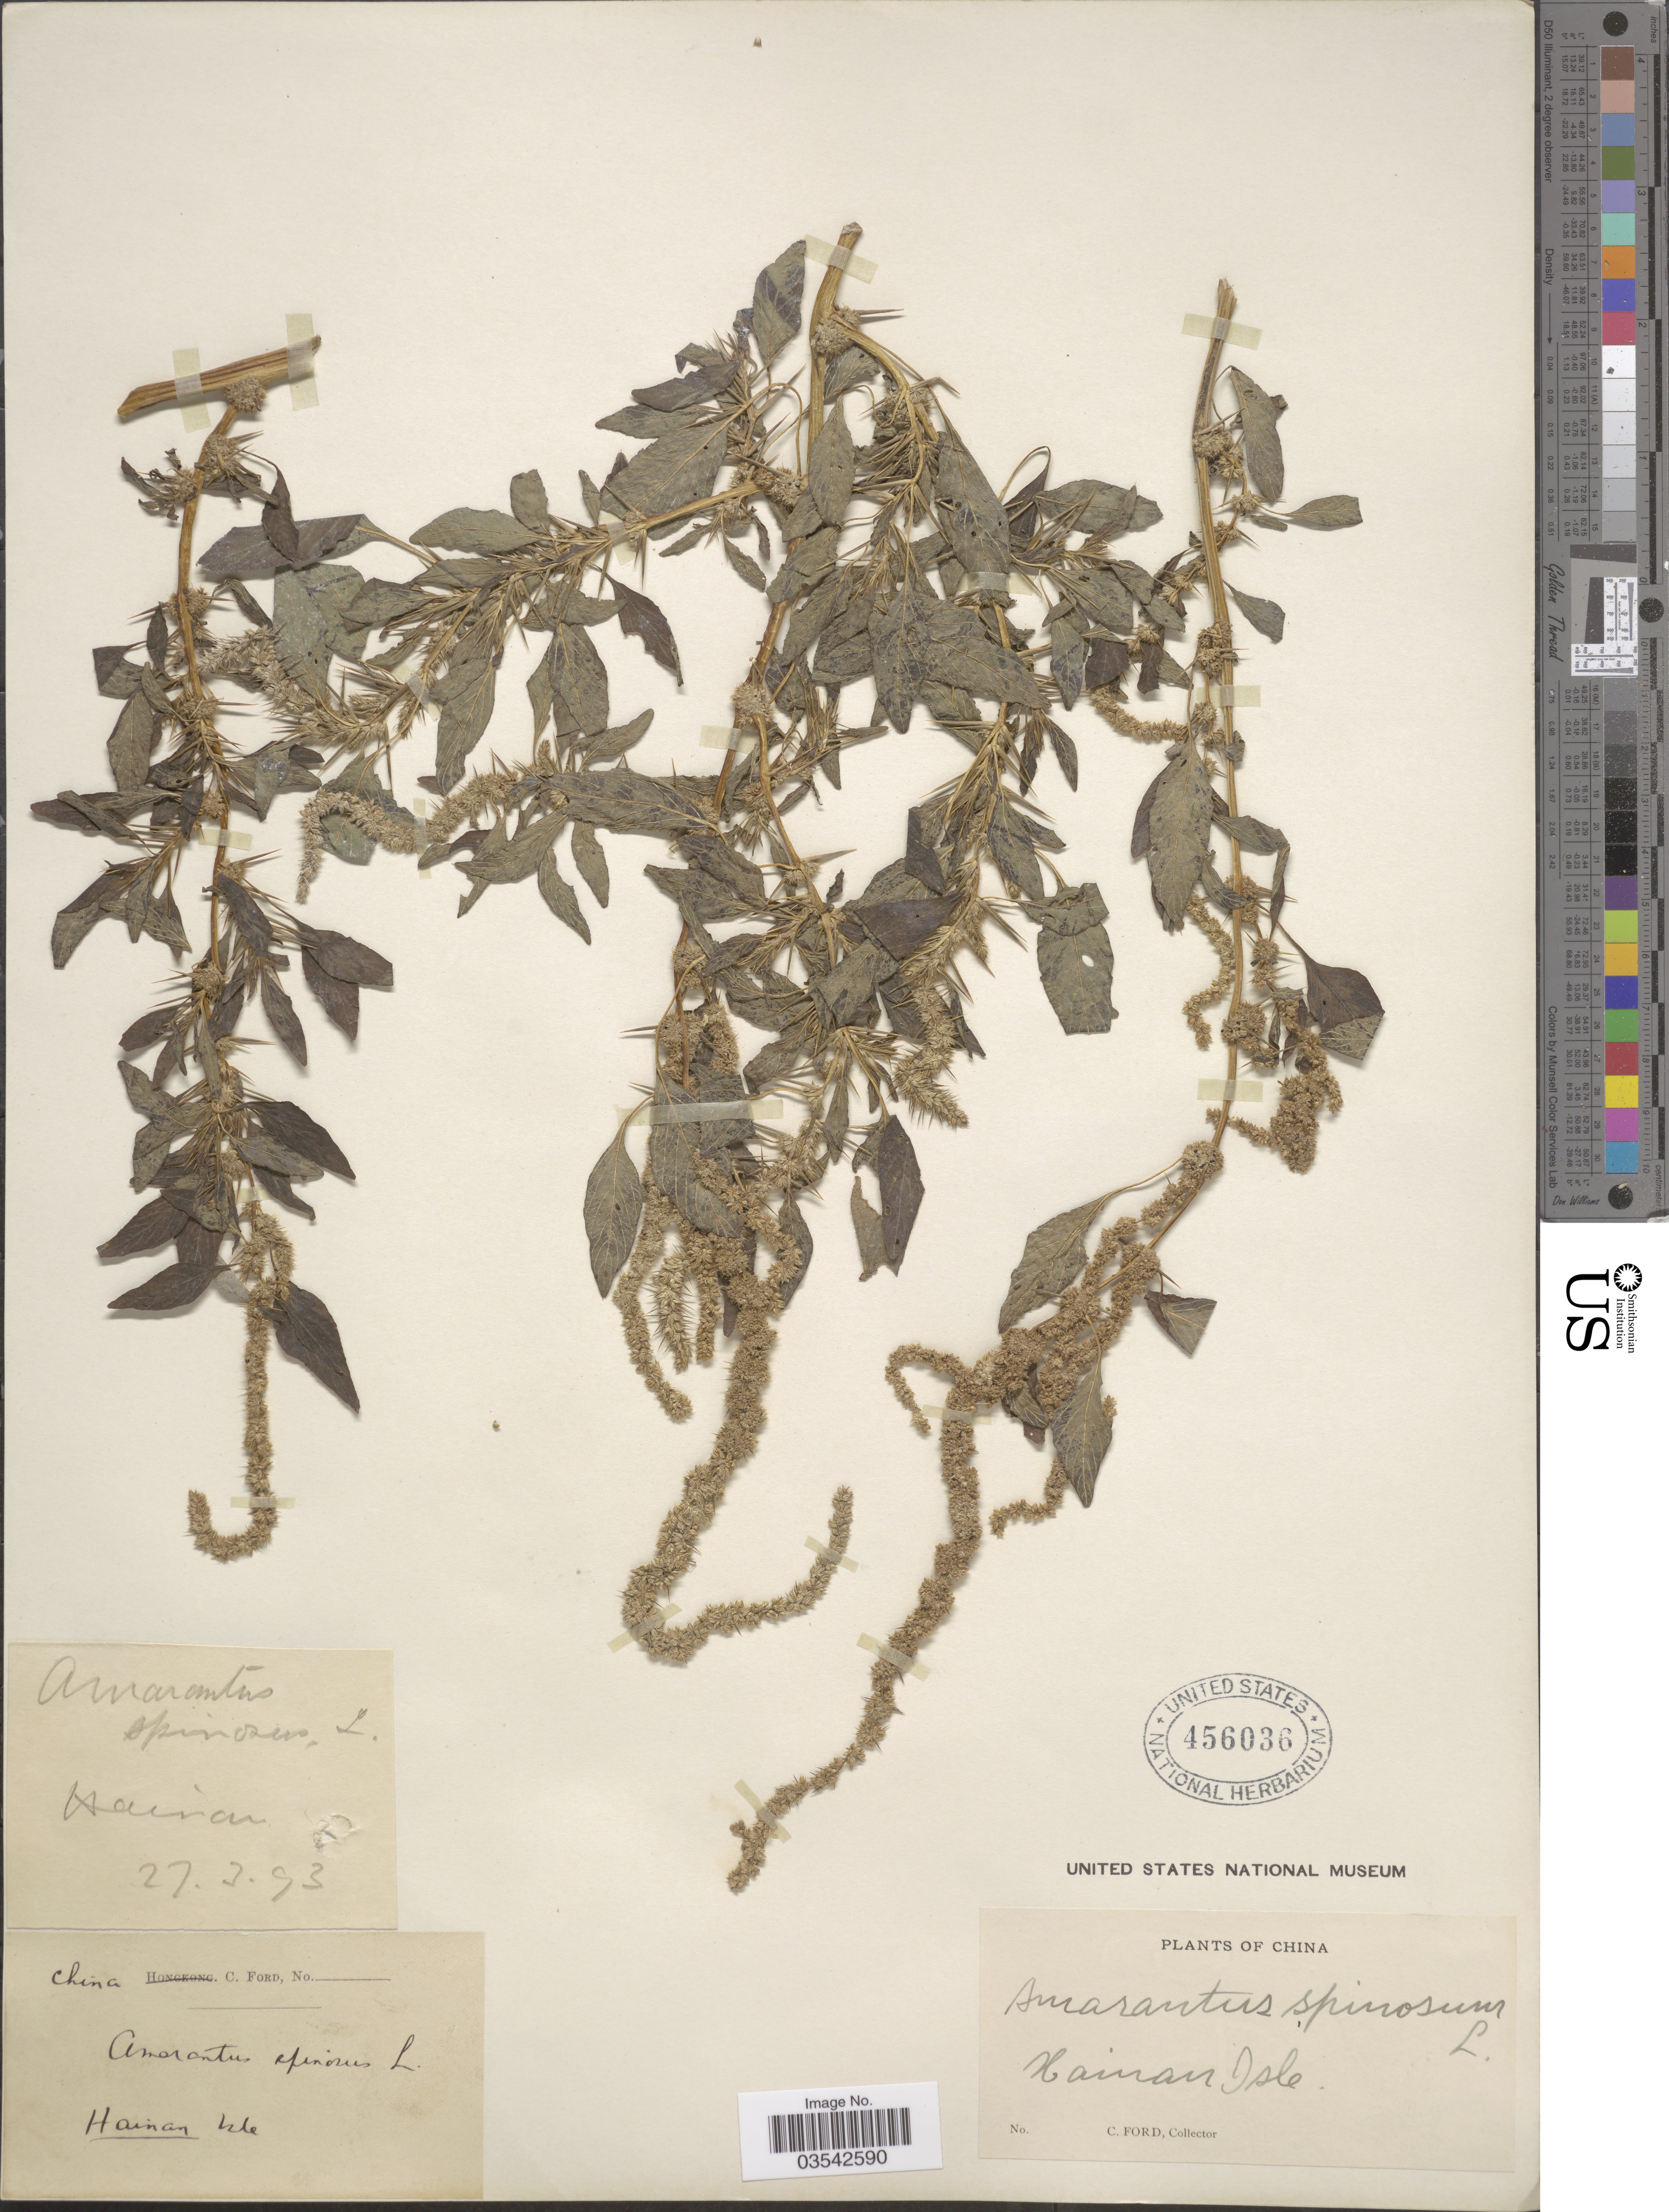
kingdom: Plantae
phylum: Tracheophyta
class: Magnoliopsida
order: Caryophyllales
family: Amaranthaceae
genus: Amaranthus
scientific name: Amaranthus spinosus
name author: L.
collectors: C. Ford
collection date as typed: Transcribed d/m/y: 27/3/93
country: China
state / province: Hainan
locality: Hainan Isle.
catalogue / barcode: US 456036